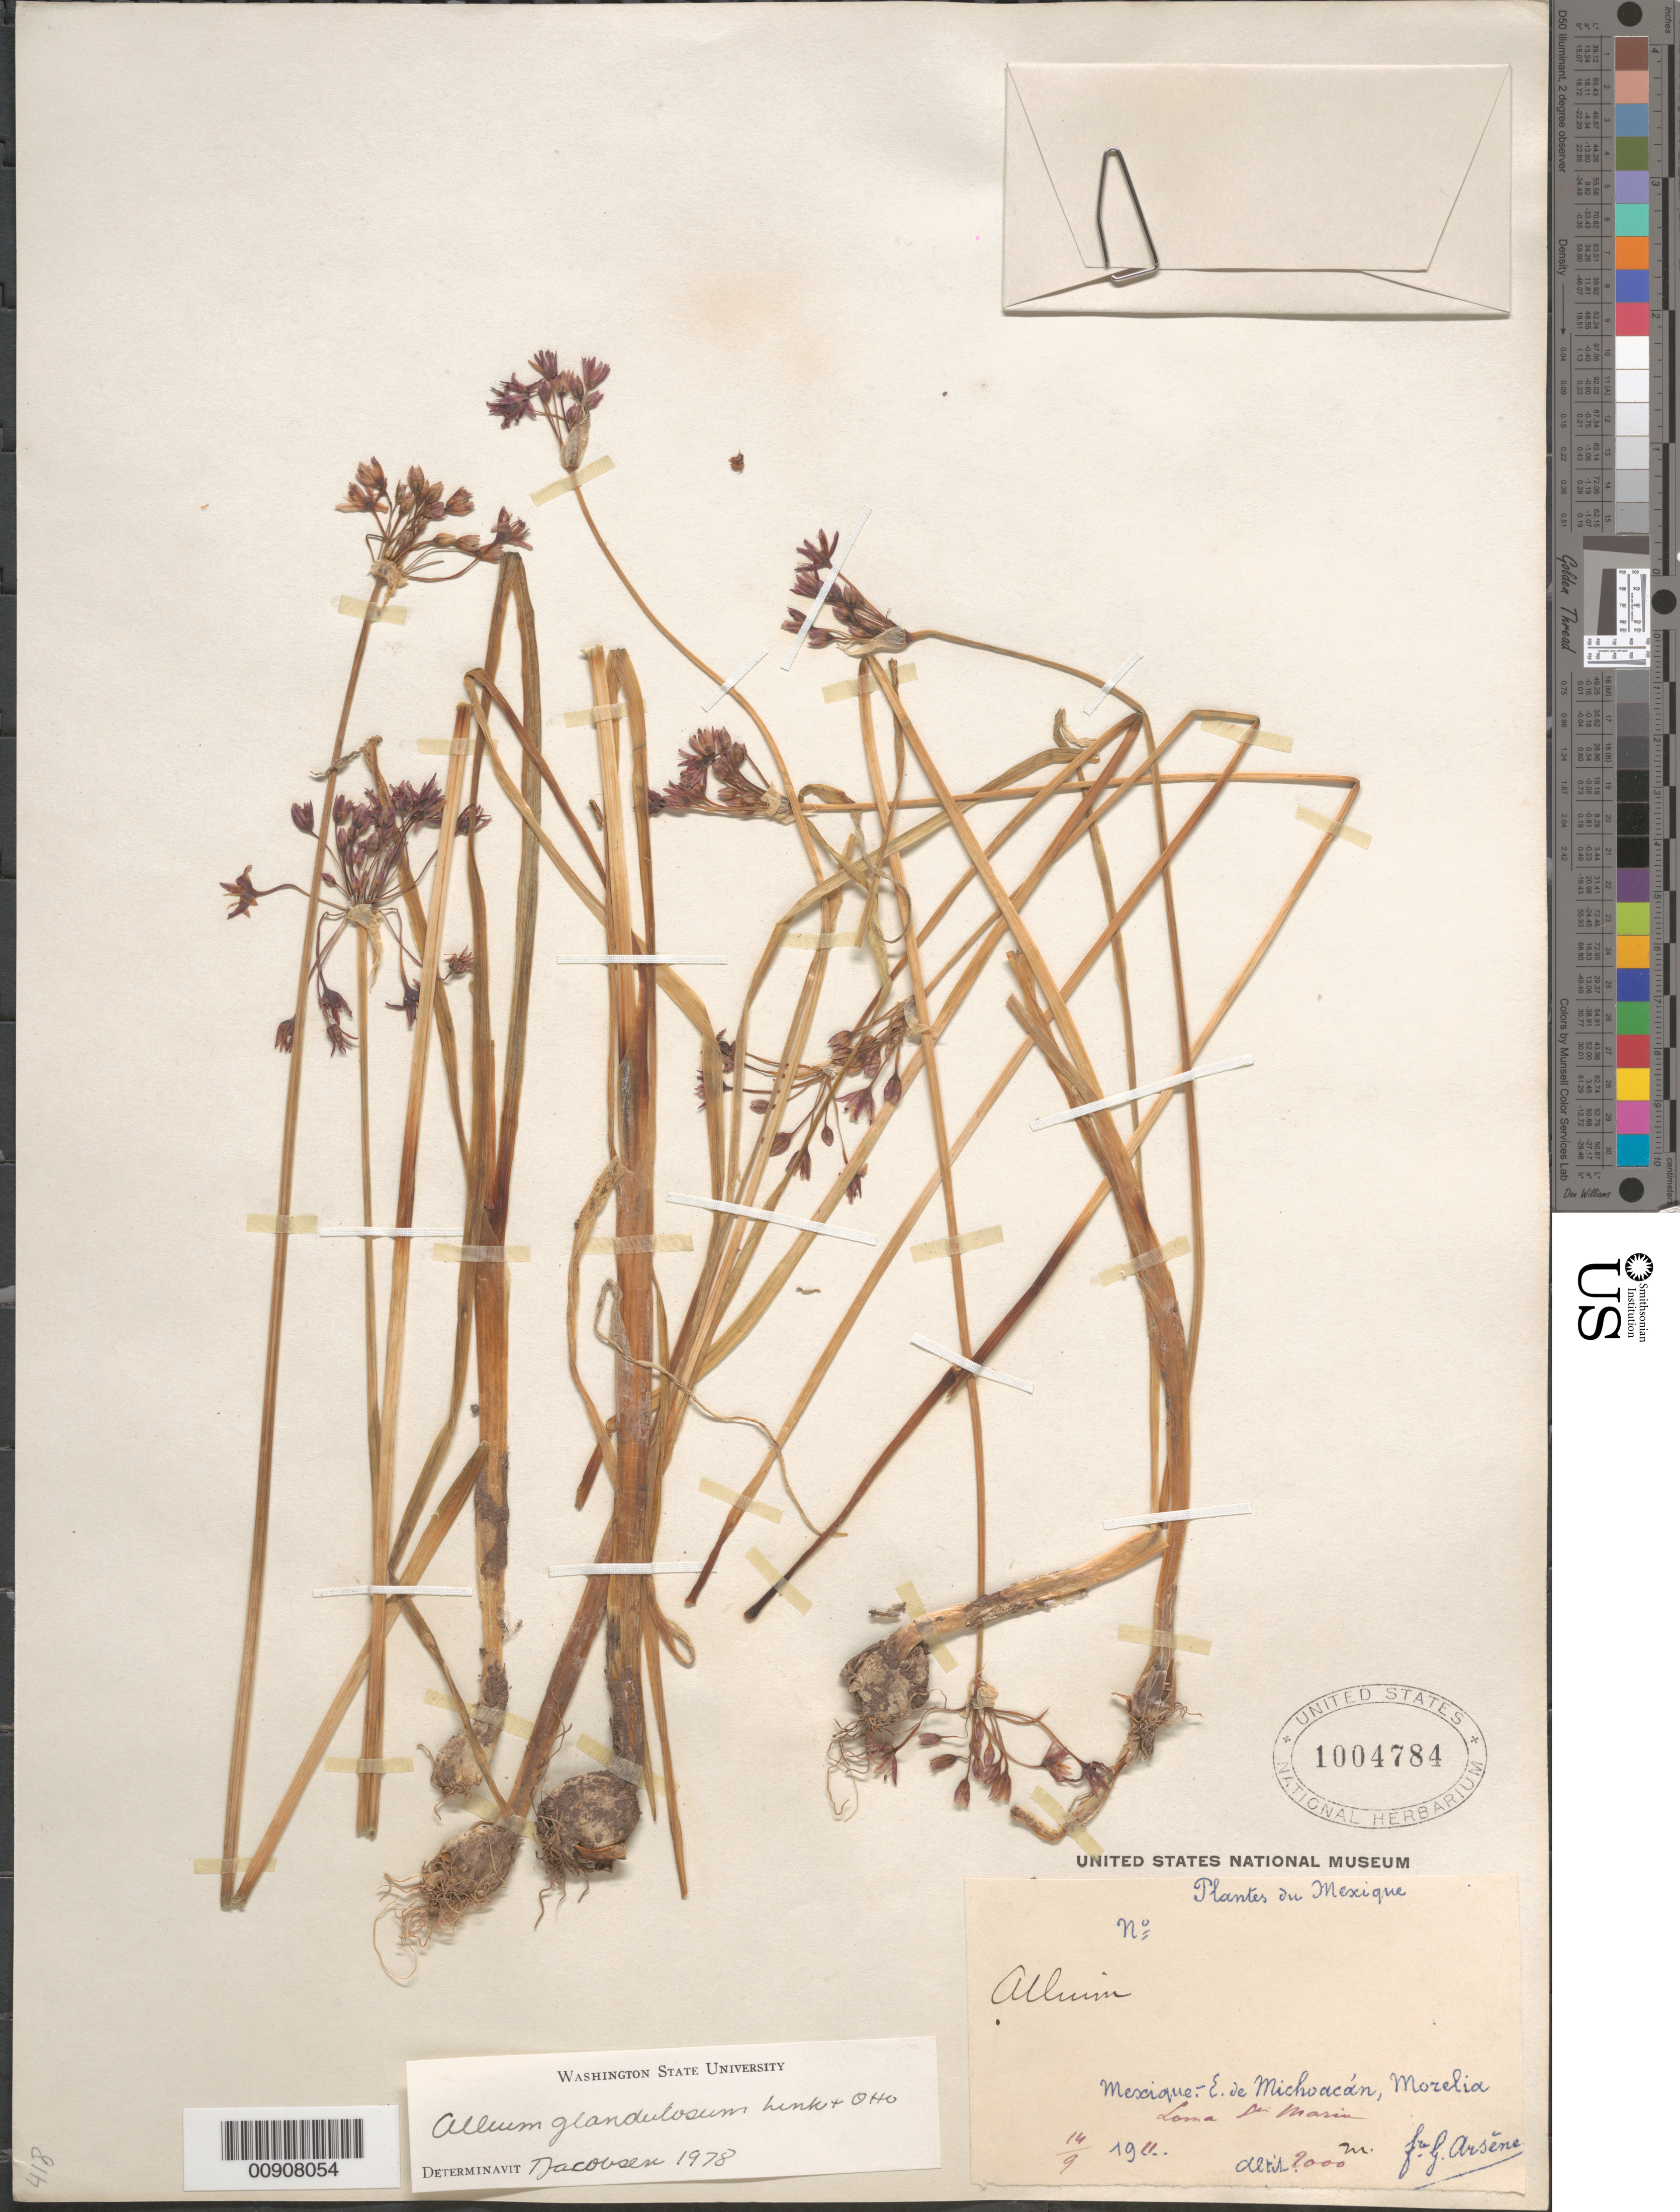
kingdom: Plantae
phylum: Tracheophyta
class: Liliopsida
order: Asparagales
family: Amaryllidaceae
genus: Allium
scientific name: Allium glandulosum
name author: Link & Otto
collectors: Bro. G. Arsène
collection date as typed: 14 Sep 1911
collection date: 1911-09-14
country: Mexico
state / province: Michoacán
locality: E. de Michoacán, Morelia, Loma Sta. Maria.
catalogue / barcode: US 1004784